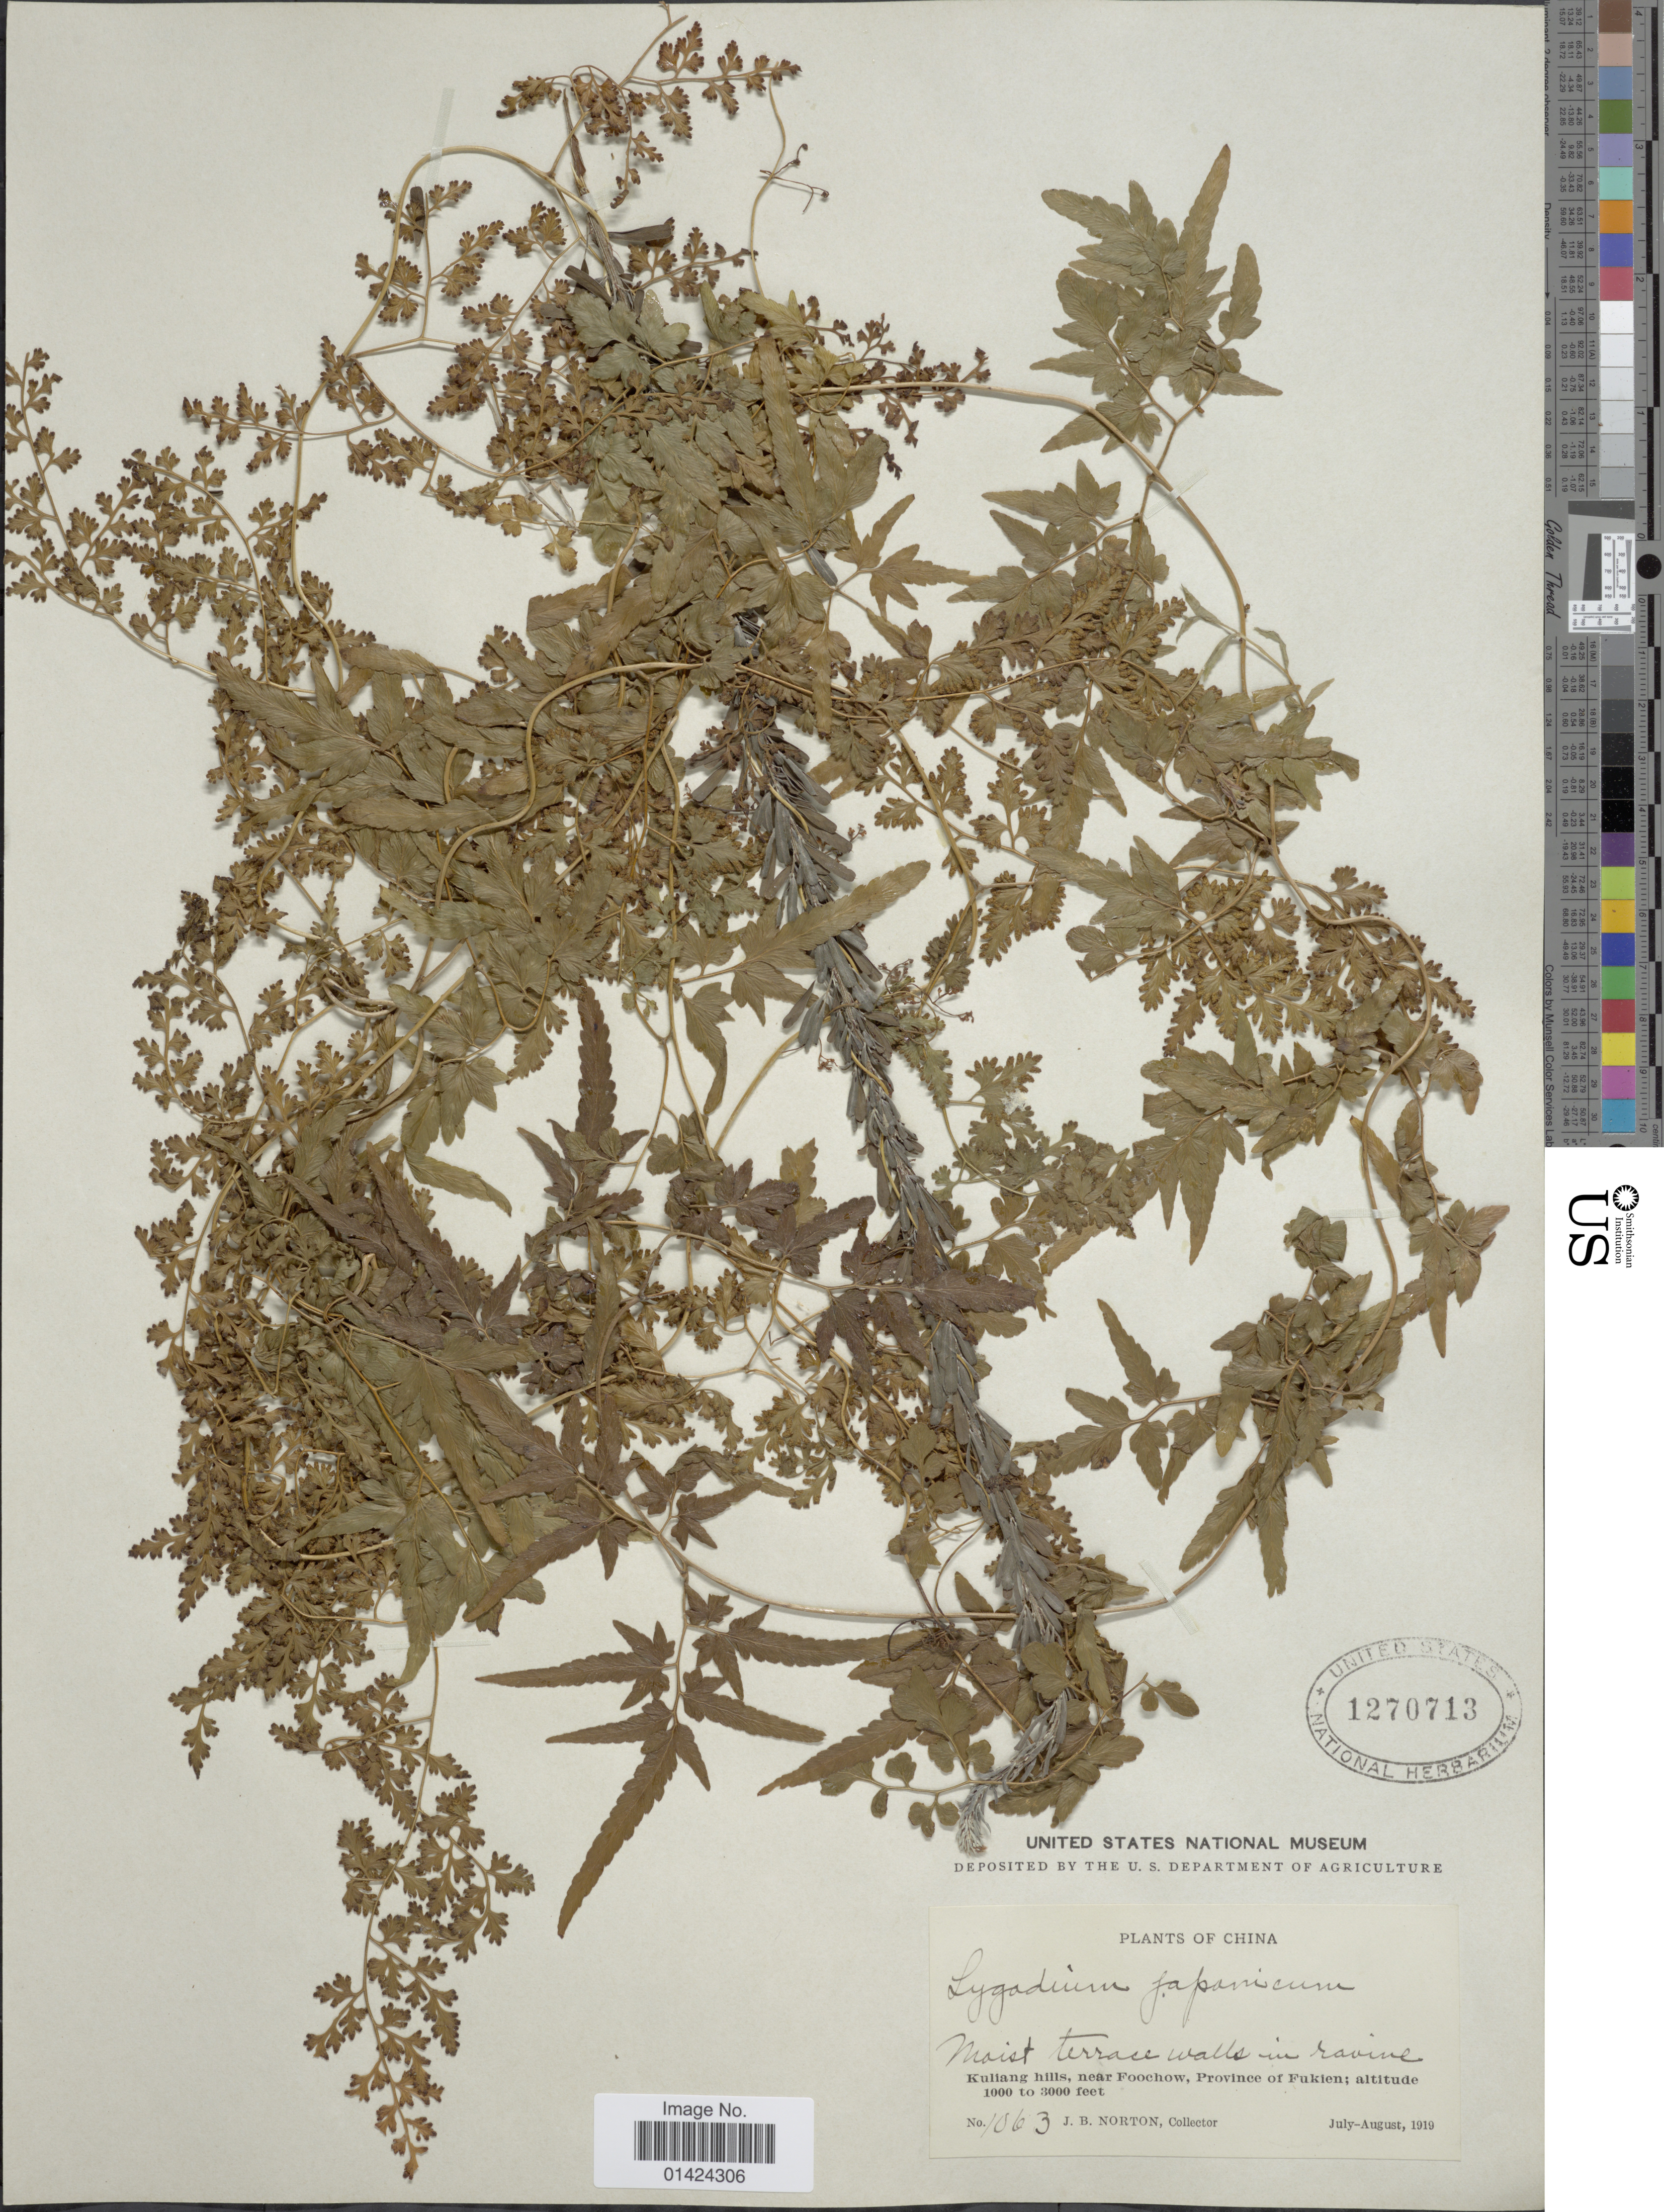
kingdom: Plantae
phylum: Tracheophyta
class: Polypodiopsida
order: Schizaeales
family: Lygodiaceae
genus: Lygodium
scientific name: Lygodium japonicum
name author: (Thunb.) Sw.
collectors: J. B. Norton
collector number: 1063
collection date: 1919-07/1919-08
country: China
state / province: Fujian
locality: Kuliang Hills, near Foochow.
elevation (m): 305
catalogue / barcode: US 1270713